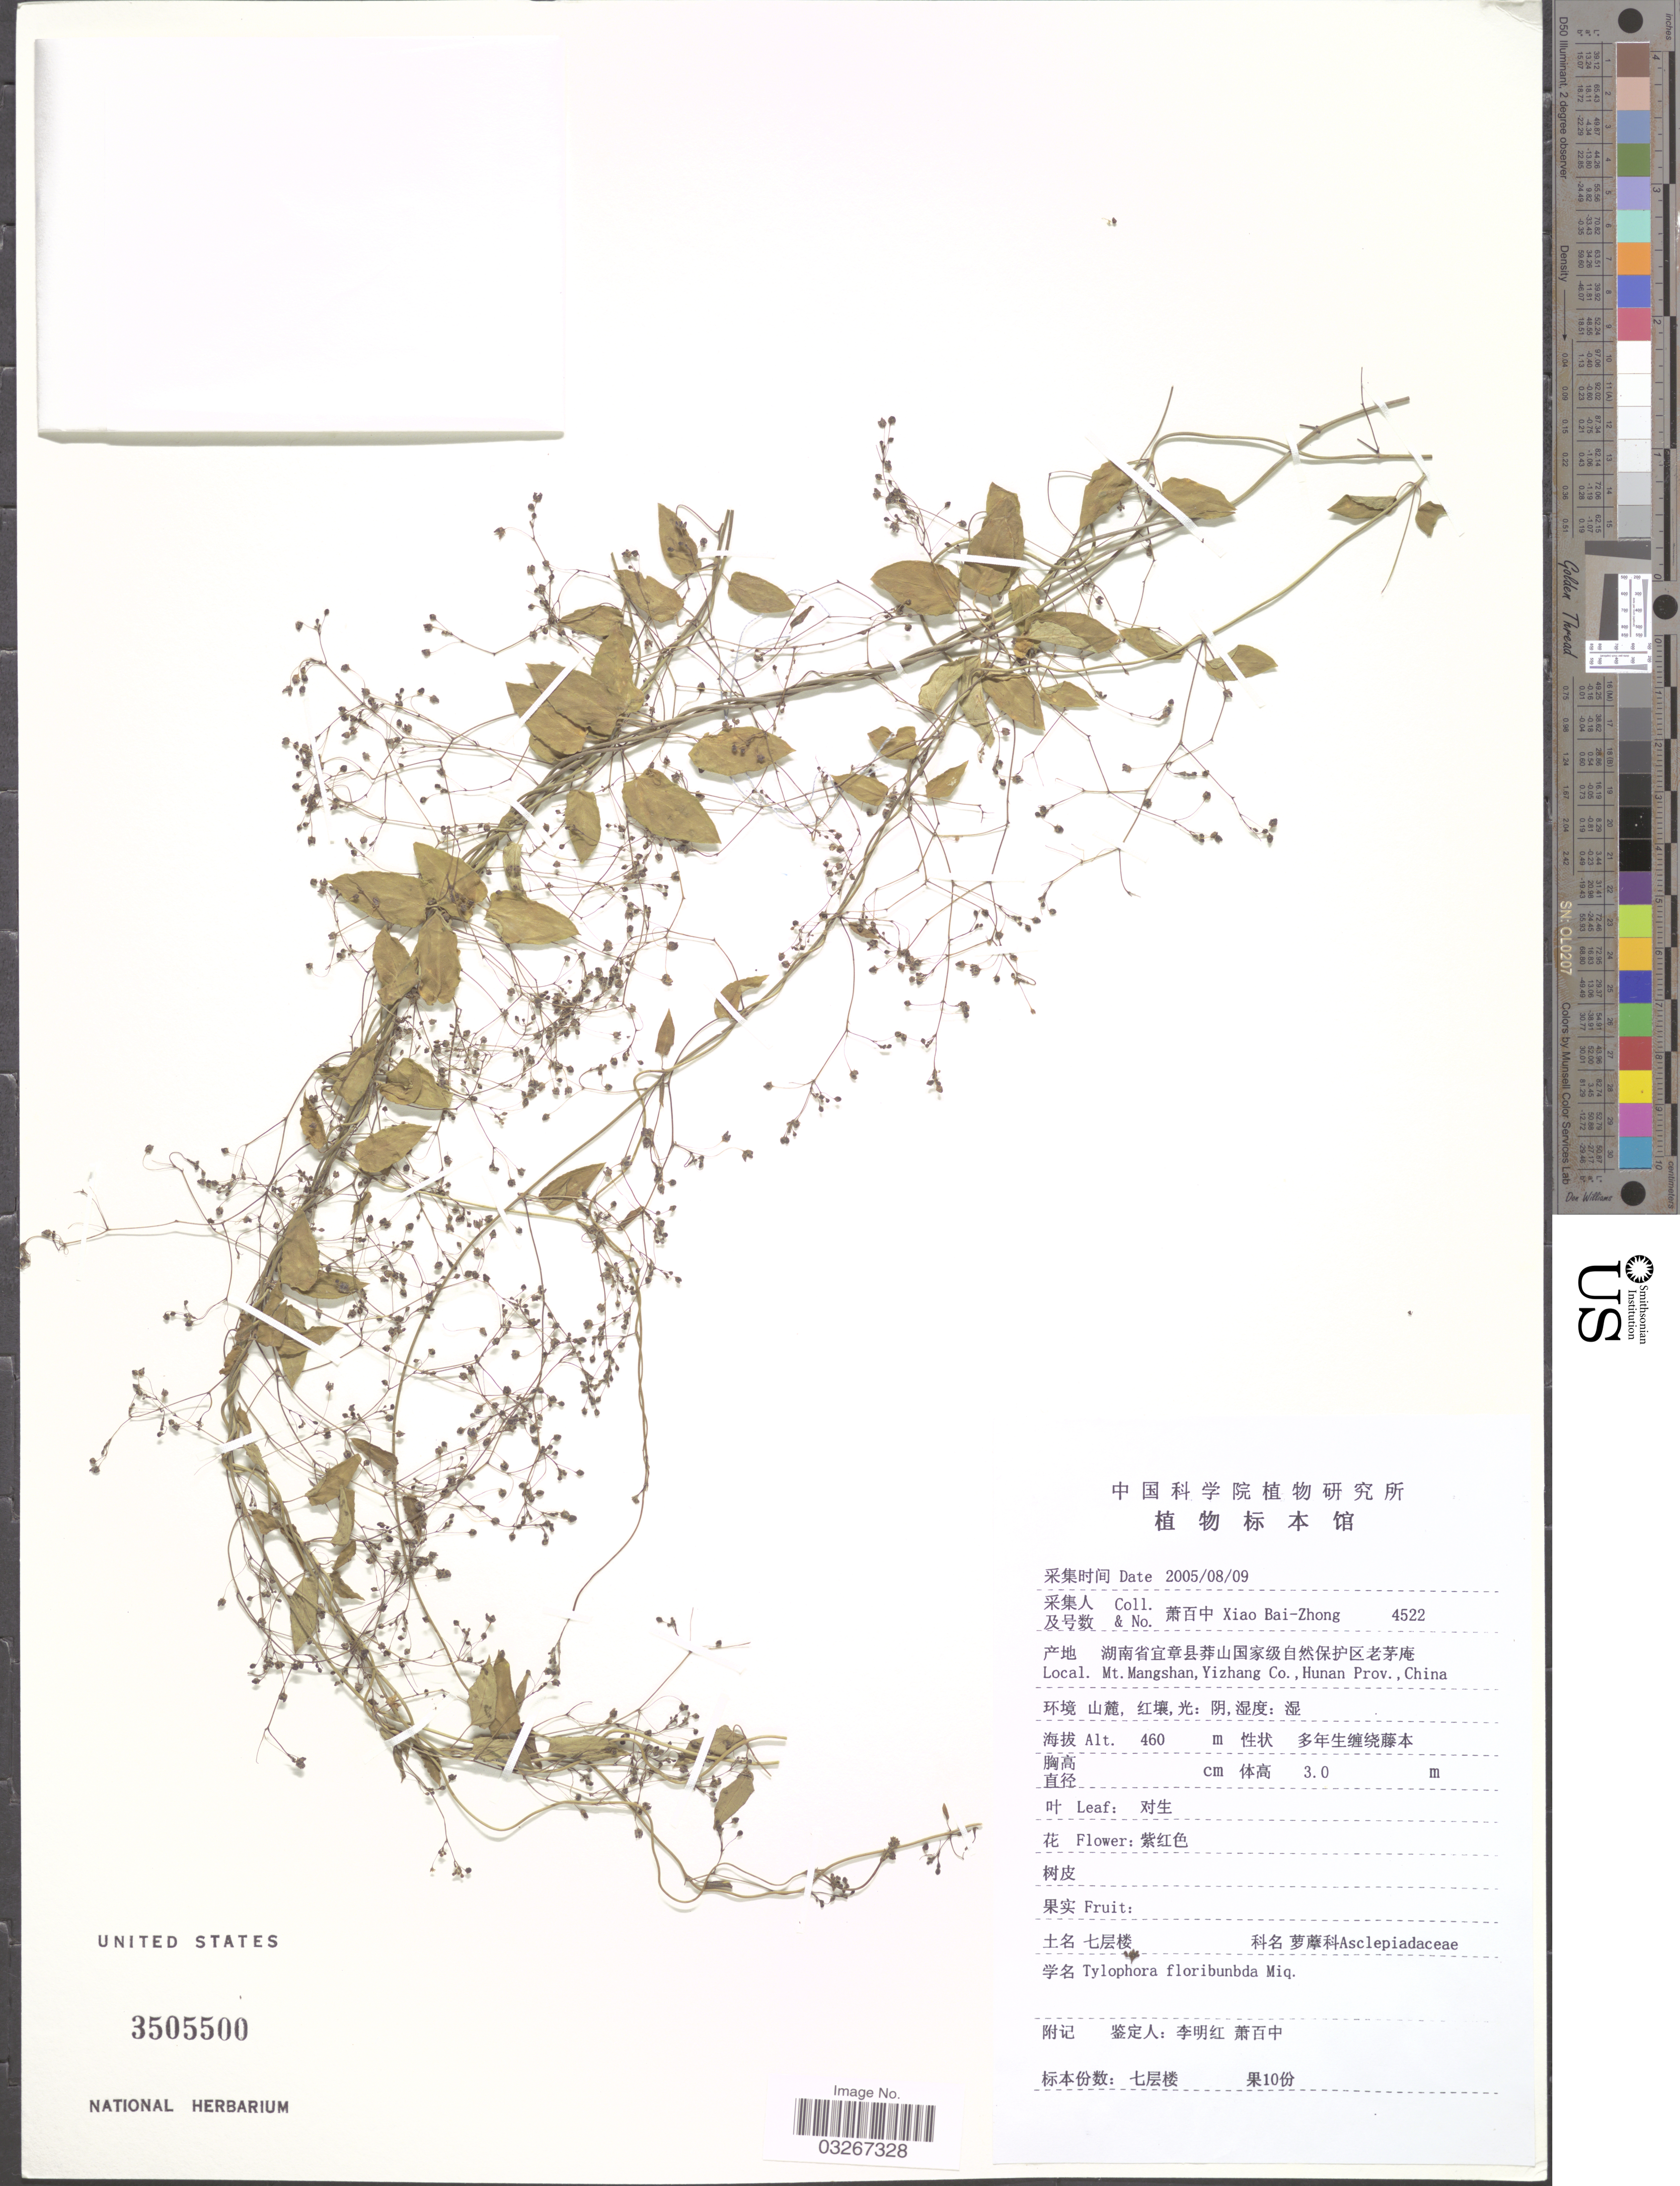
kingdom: Plantae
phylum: Tracheophyta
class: Magnoliopsida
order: Gentianales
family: Apocynaceae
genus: Tylophora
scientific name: Tylophora floribunda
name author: Miq.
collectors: B. Z. Xiao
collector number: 4522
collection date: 2005-08-09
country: China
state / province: Hunan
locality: Mt. Mangshan, Yizhang Co.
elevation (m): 460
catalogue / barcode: US 3505500